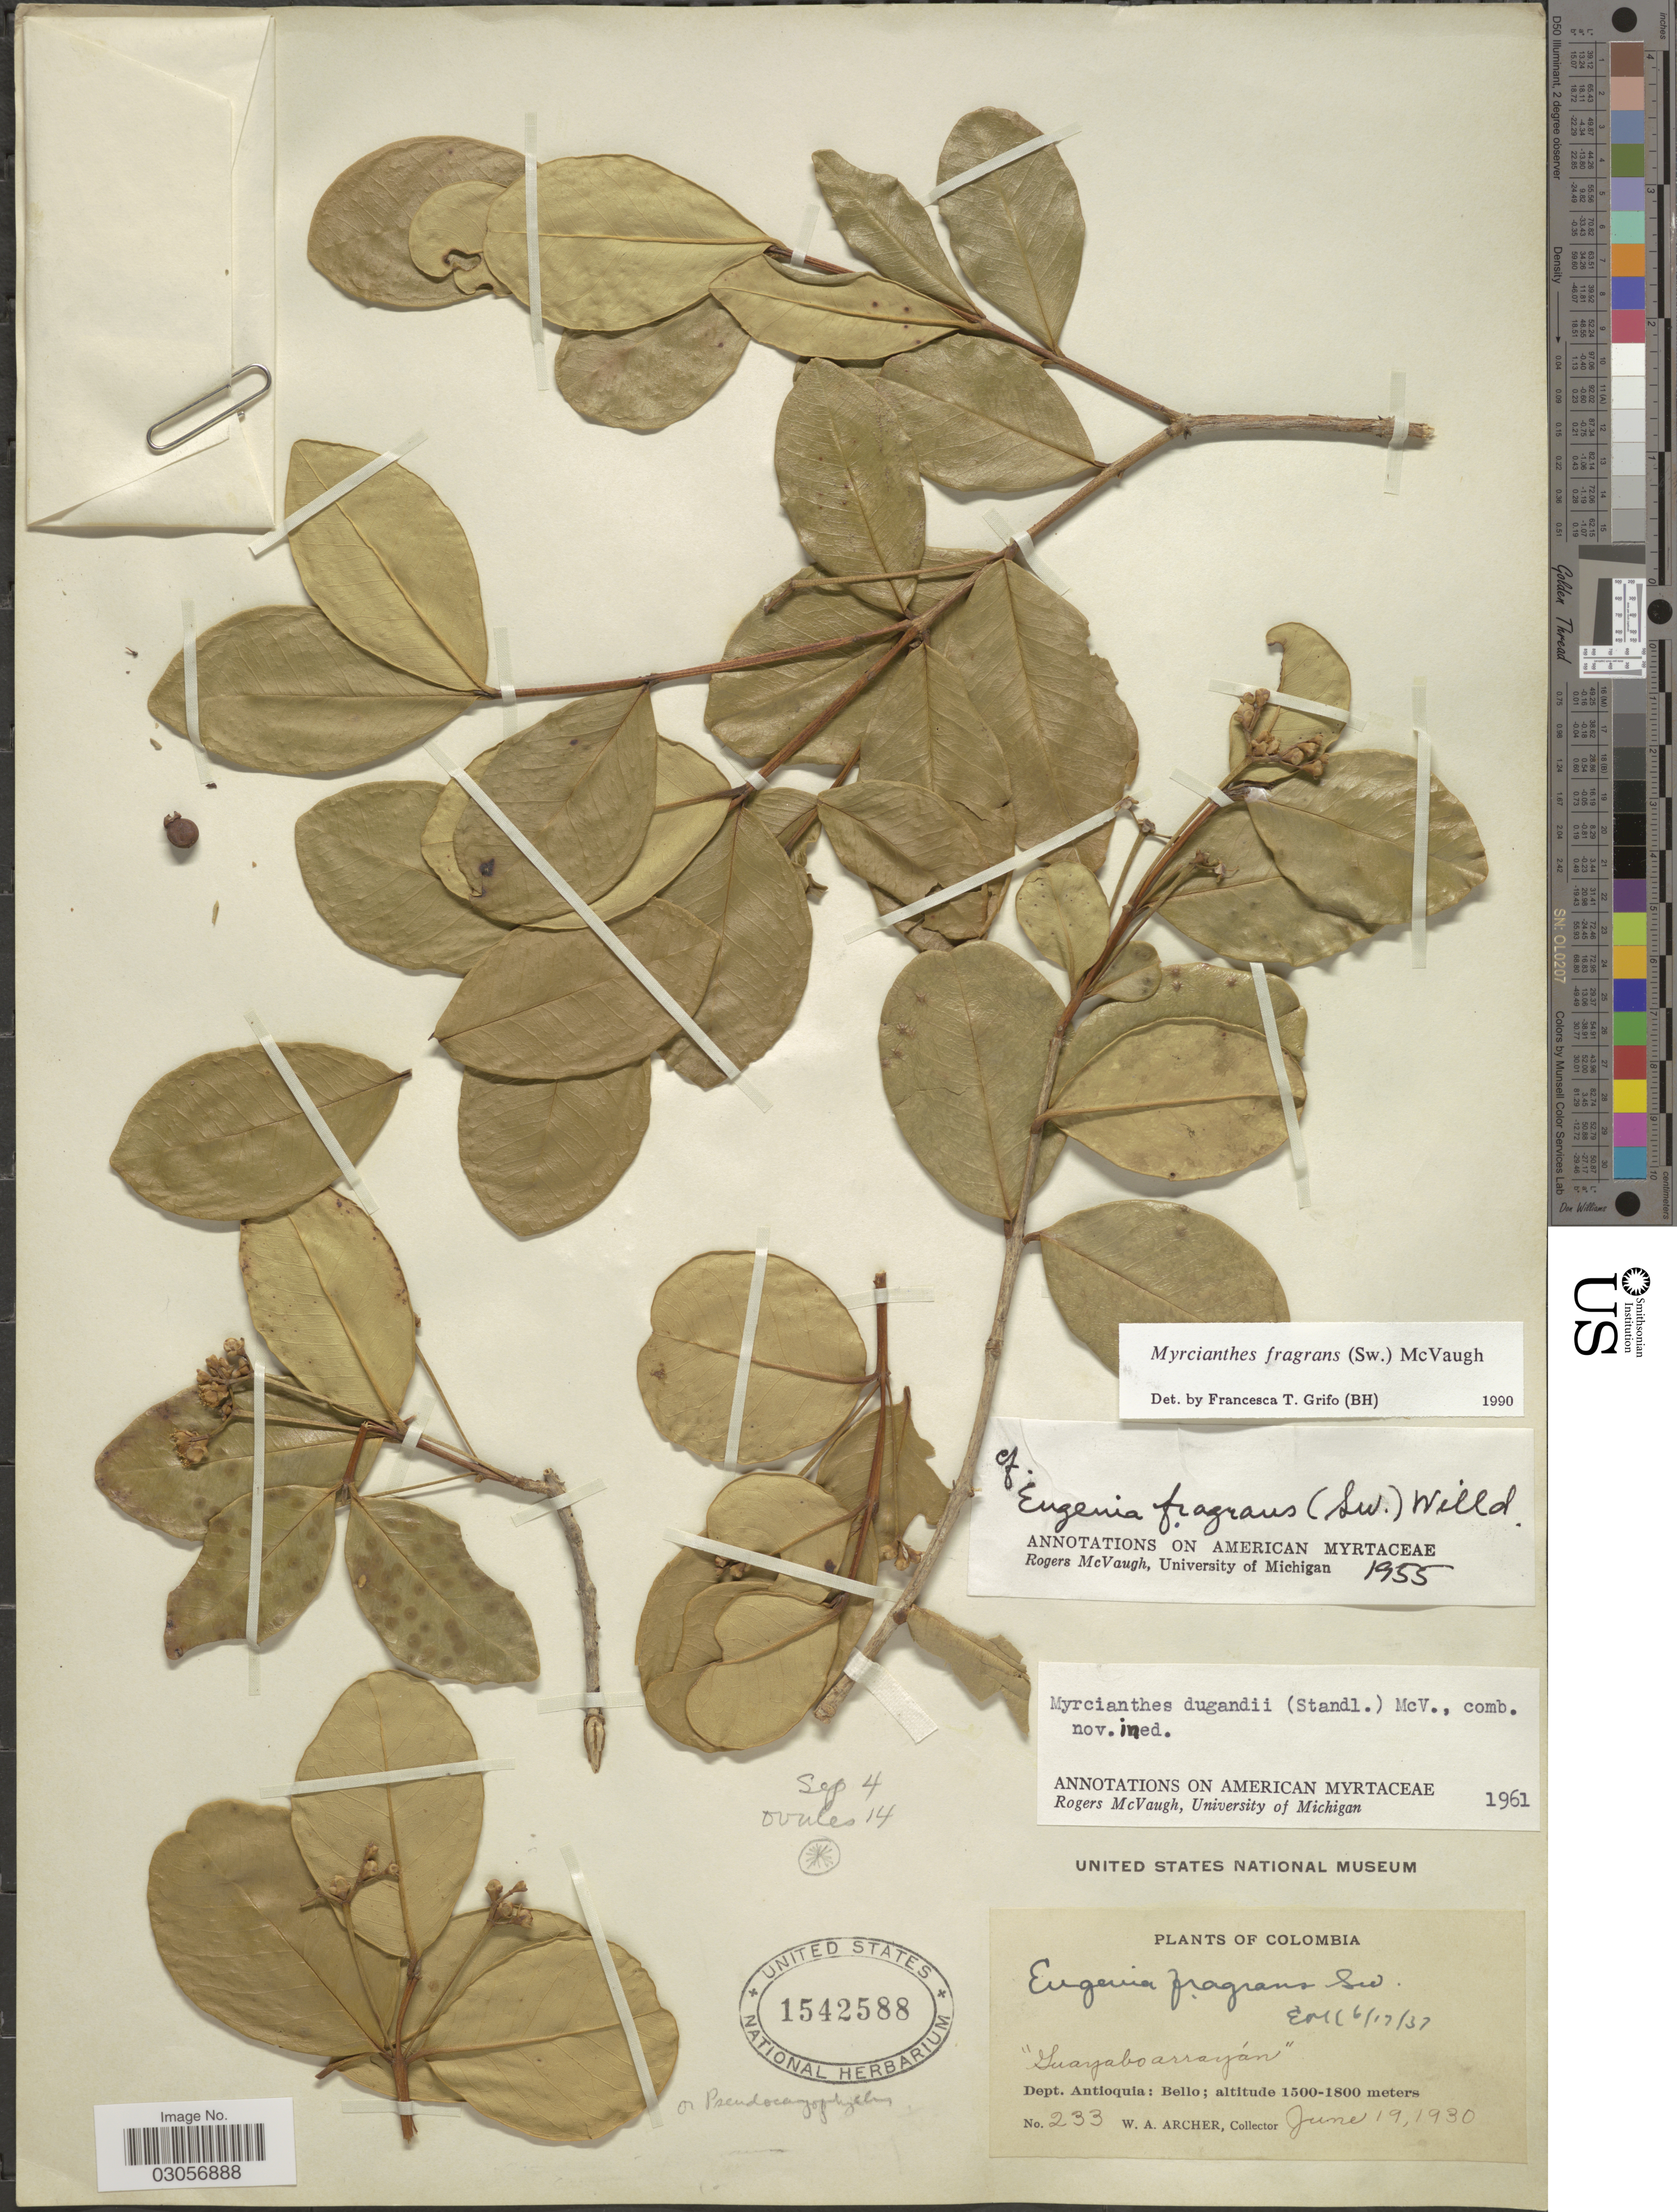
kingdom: Plantae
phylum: Tracheophyta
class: Magnoliopsida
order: Myrtales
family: Myrtaceae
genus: Myrcianthes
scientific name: Myrcianthes fragrans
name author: (Sw.) McVaugh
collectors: W. Archer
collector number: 233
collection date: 1930-06-19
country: Colombia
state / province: Antioquia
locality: Dept. Antioquia: Bello.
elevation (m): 1500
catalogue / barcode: US 1542588